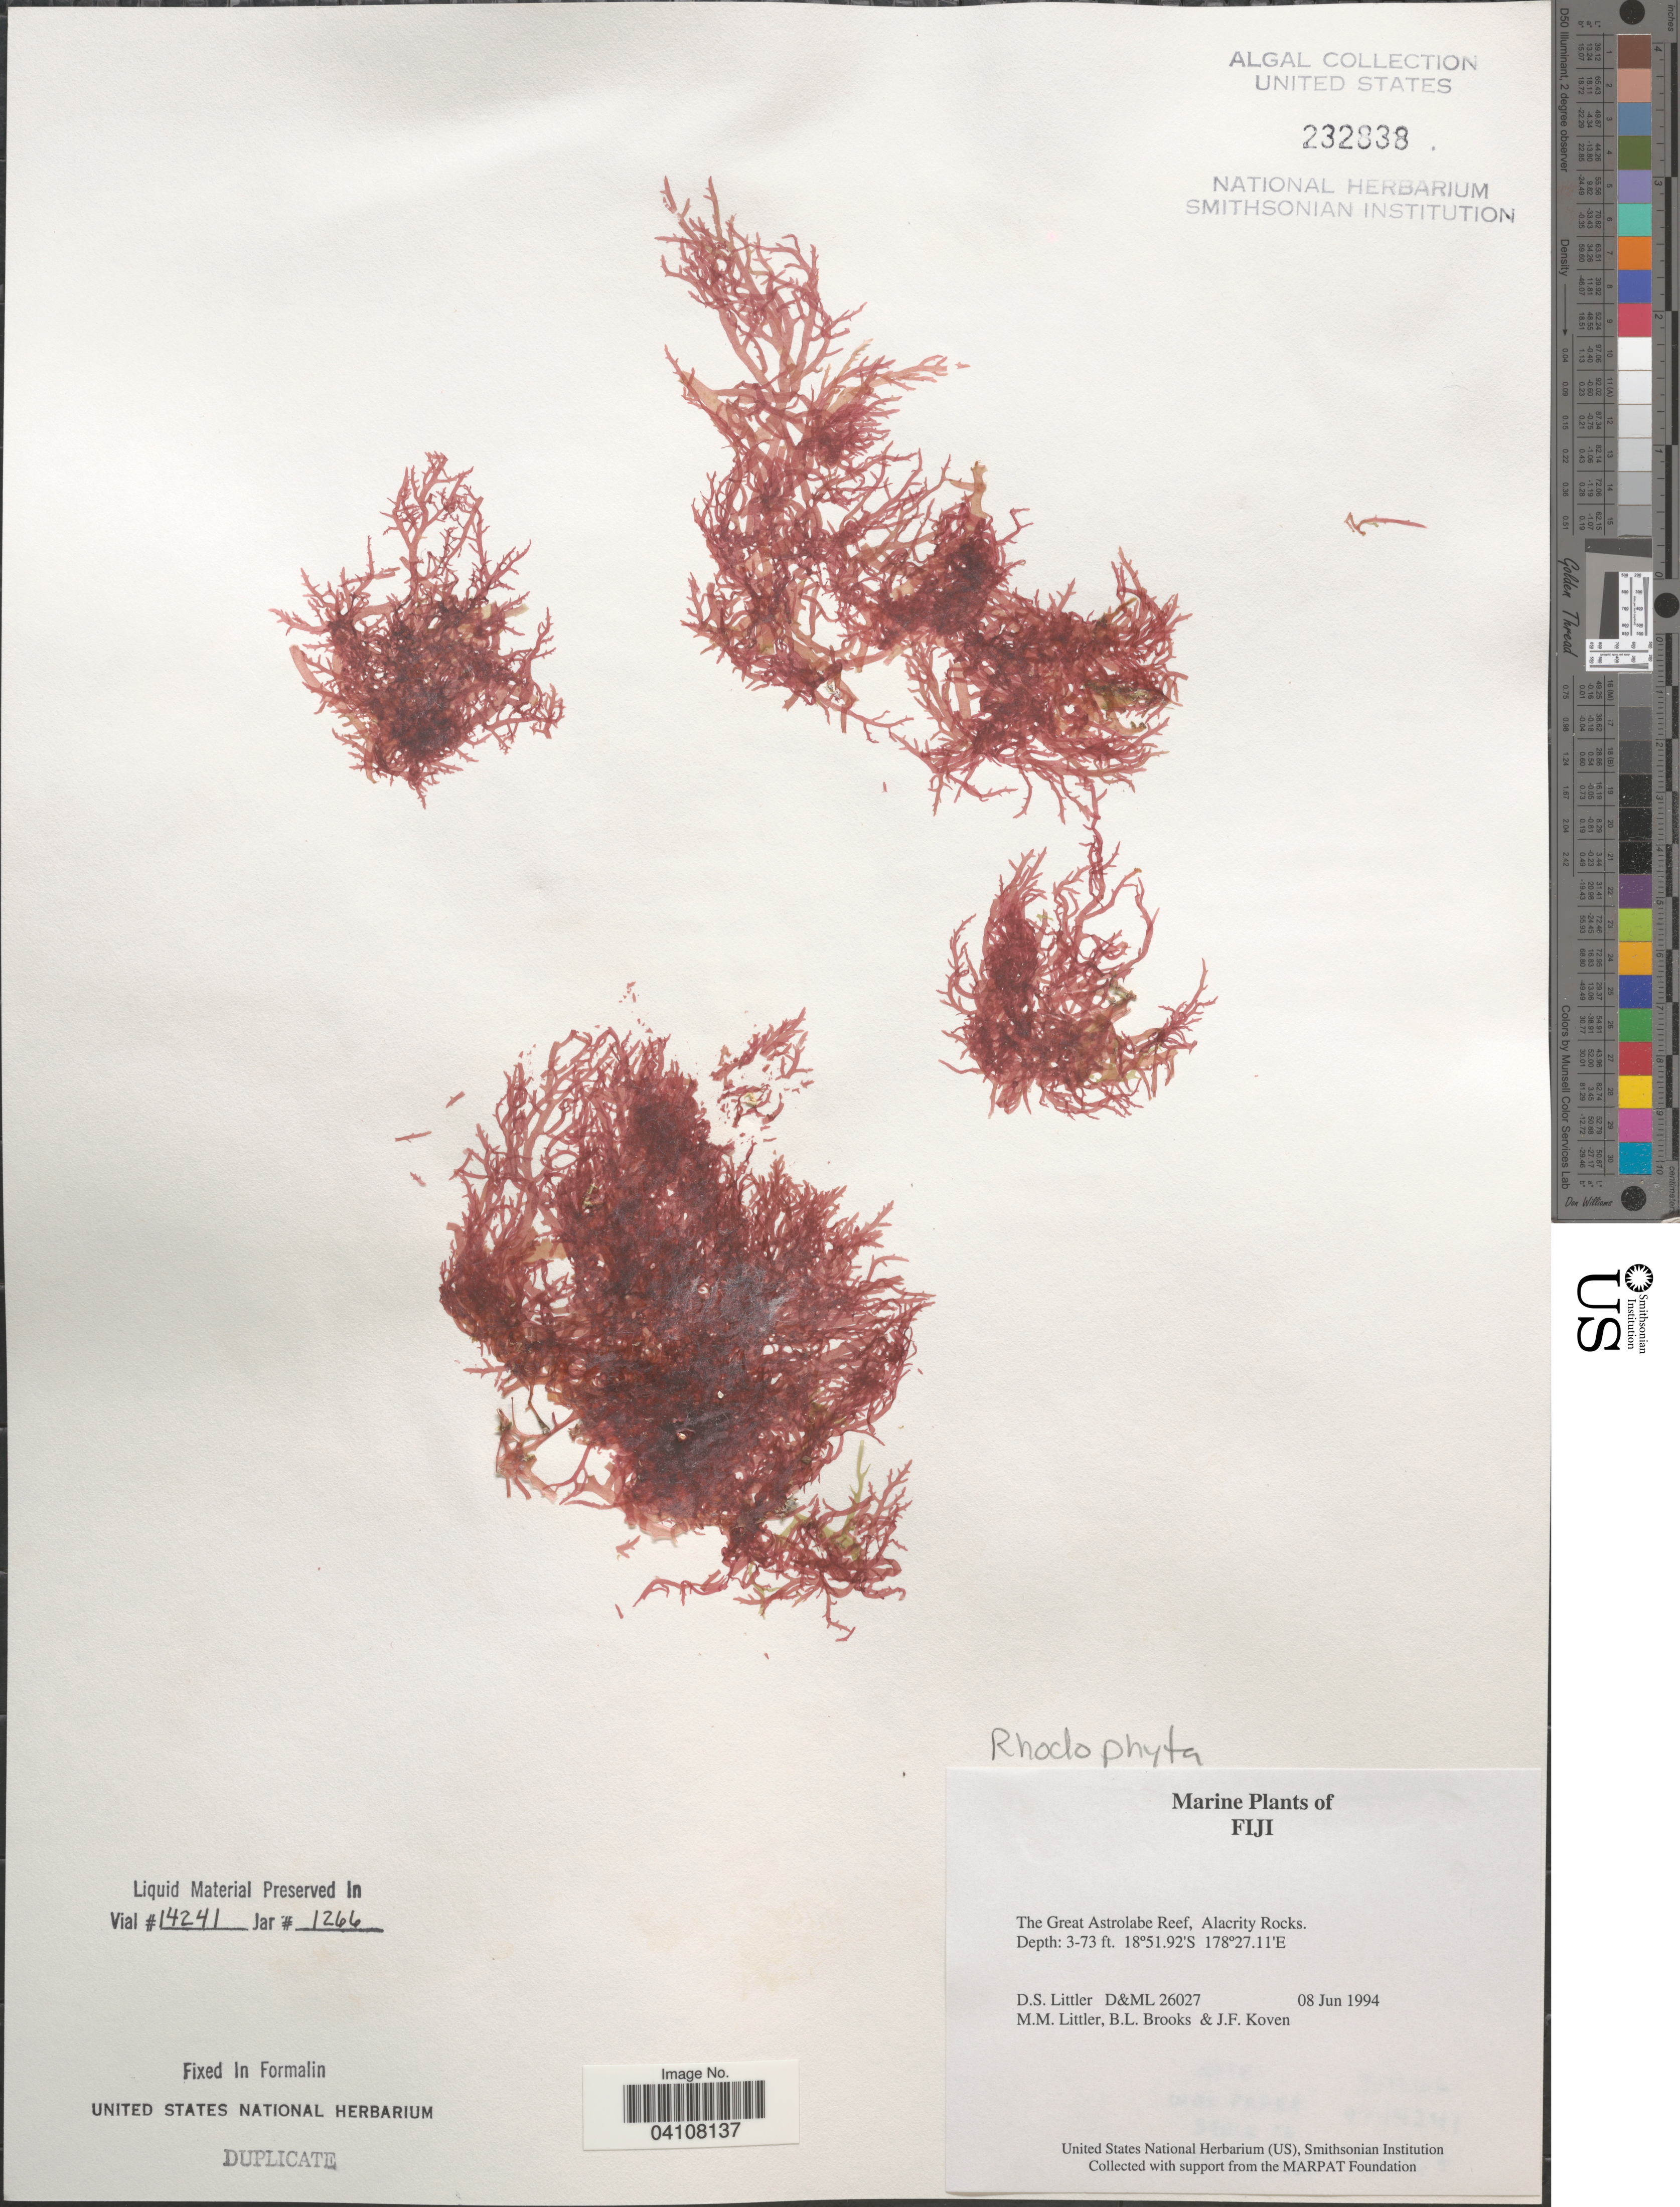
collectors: D. S. Littler, B. Brooks & J. Koven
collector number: D&ML26027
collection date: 1994-06-08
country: Fiji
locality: The Great Astrolabe Reef, Alacrity Rocks.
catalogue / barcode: US 232838